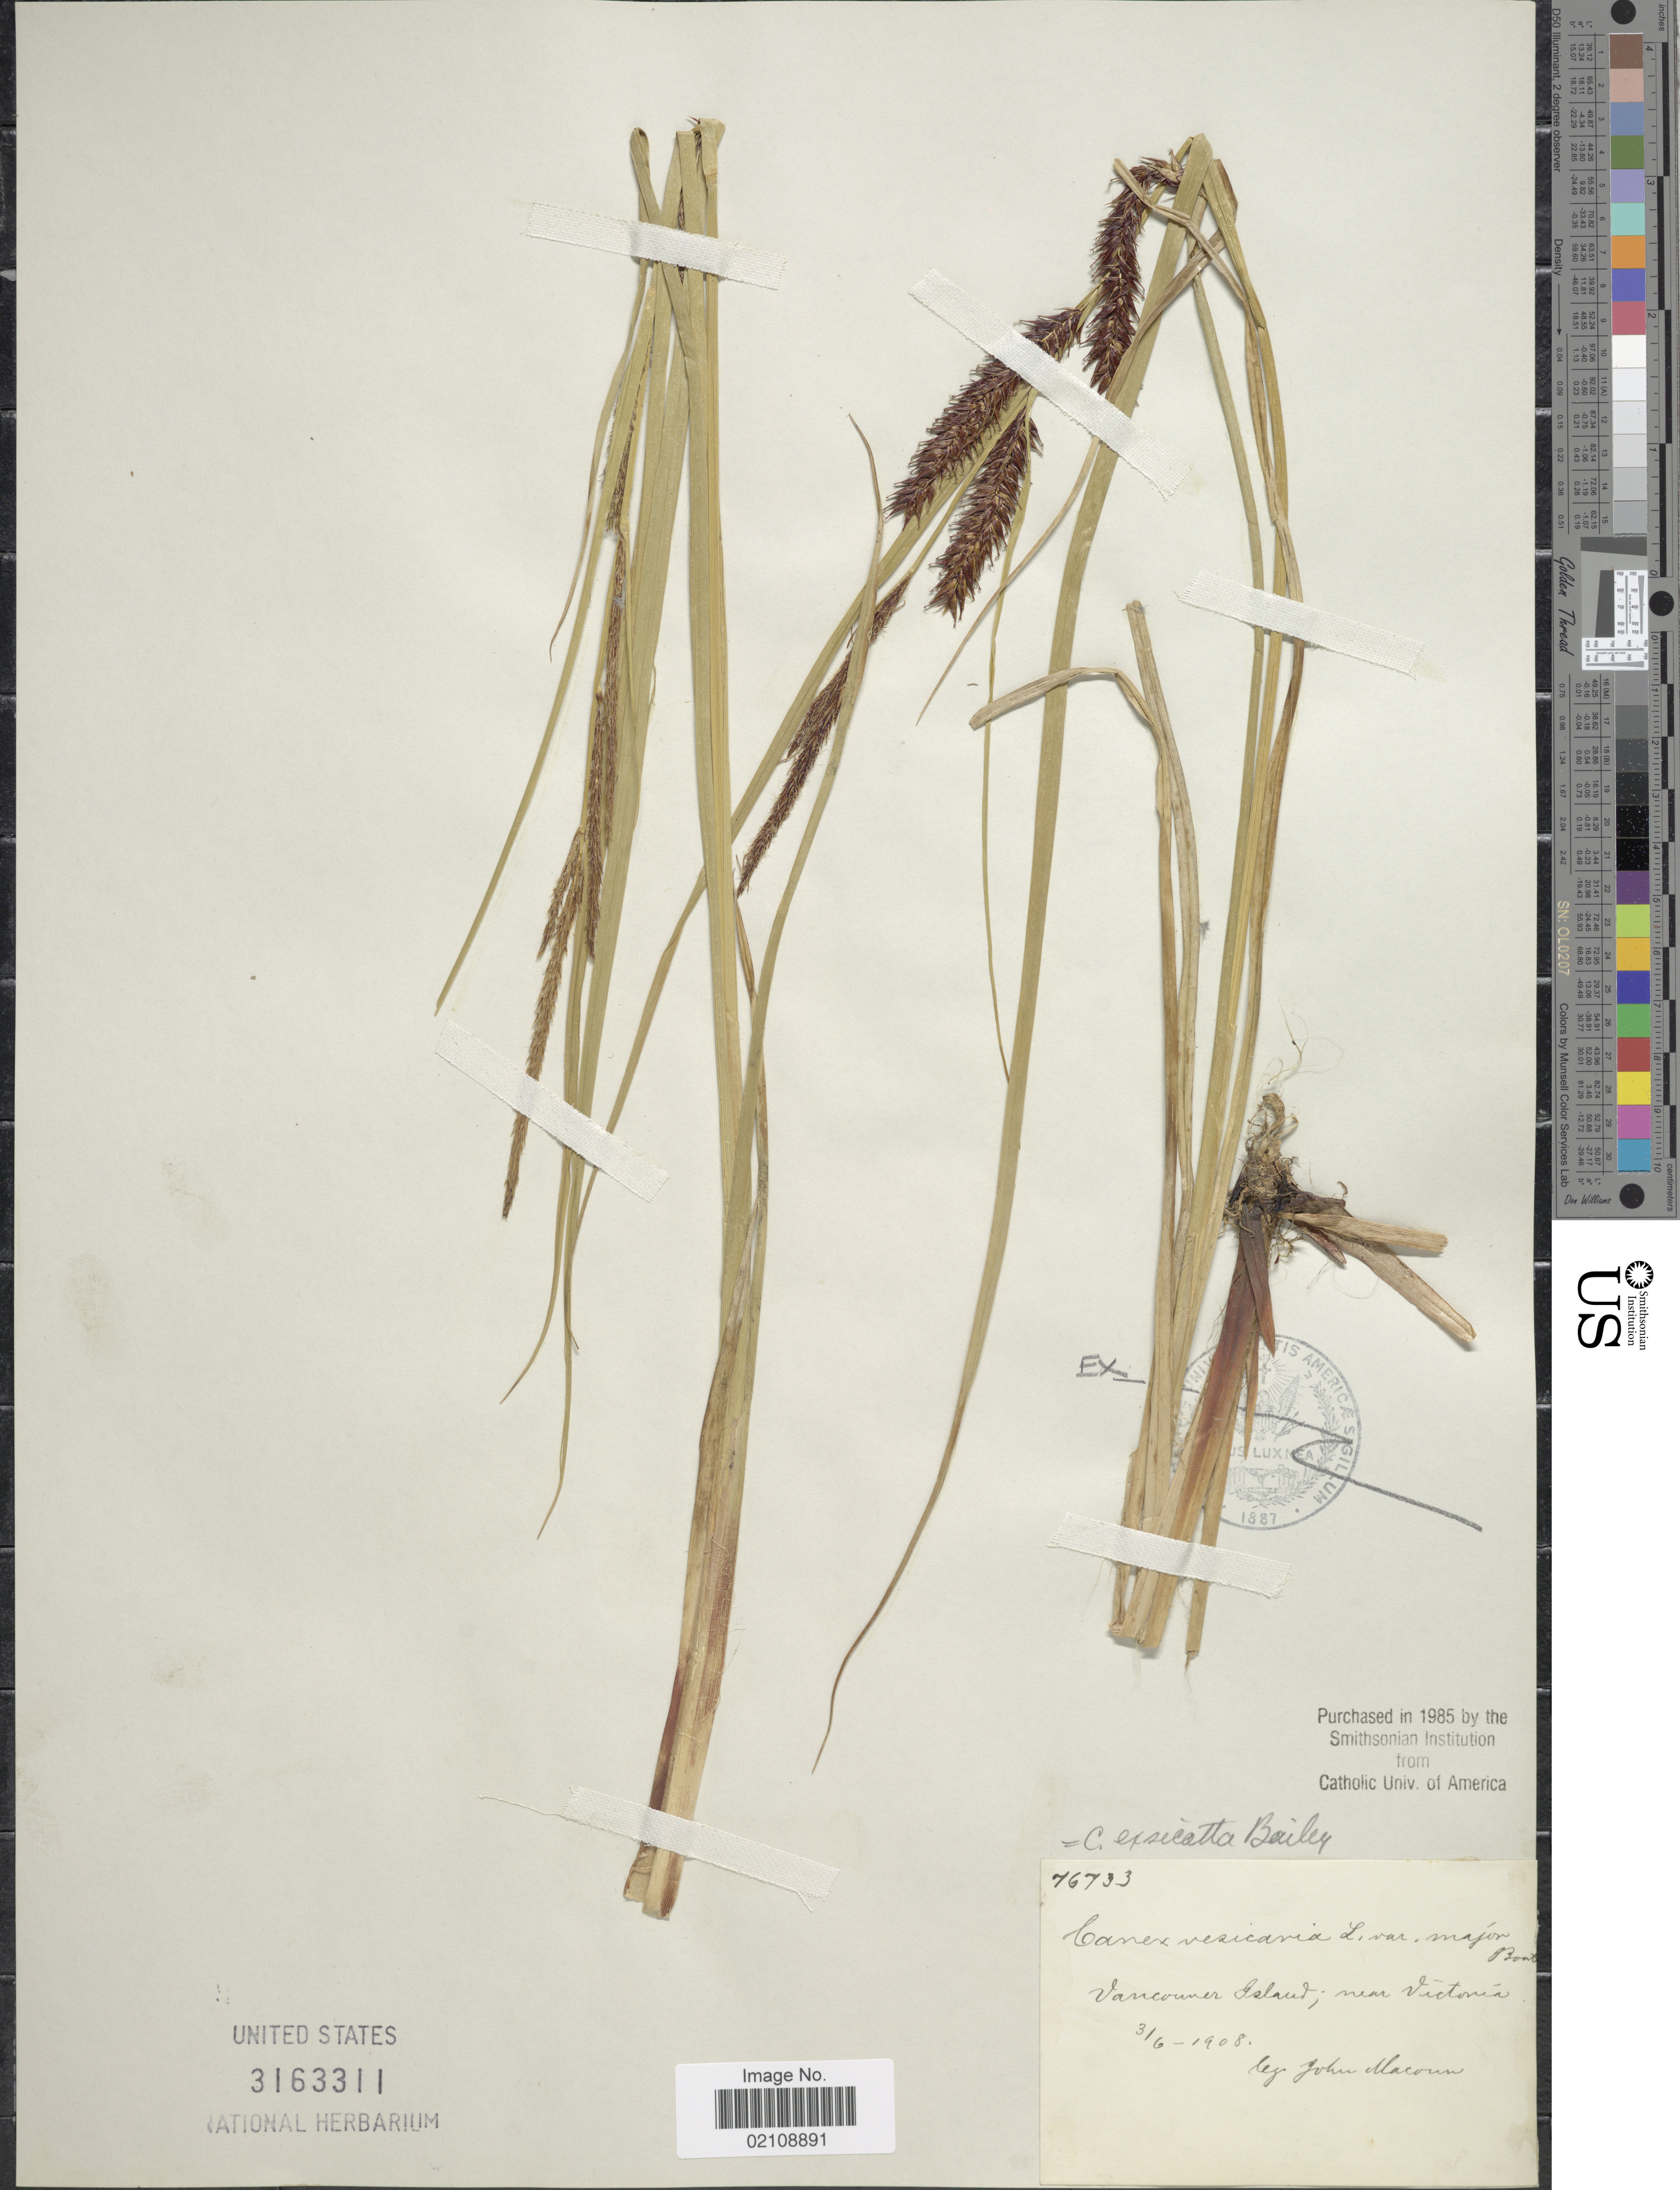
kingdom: Plantae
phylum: Tracheophyta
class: Liliopsida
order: Poales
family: Cyperaceae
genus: Carex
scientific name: Carex exsiccata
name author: L.H. Bailey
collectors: J. Macoun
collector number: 76733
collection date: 1908-06-03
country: Canada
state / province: British Columbia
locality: Vancouver Island, near Victoria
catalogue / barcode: US 3163311